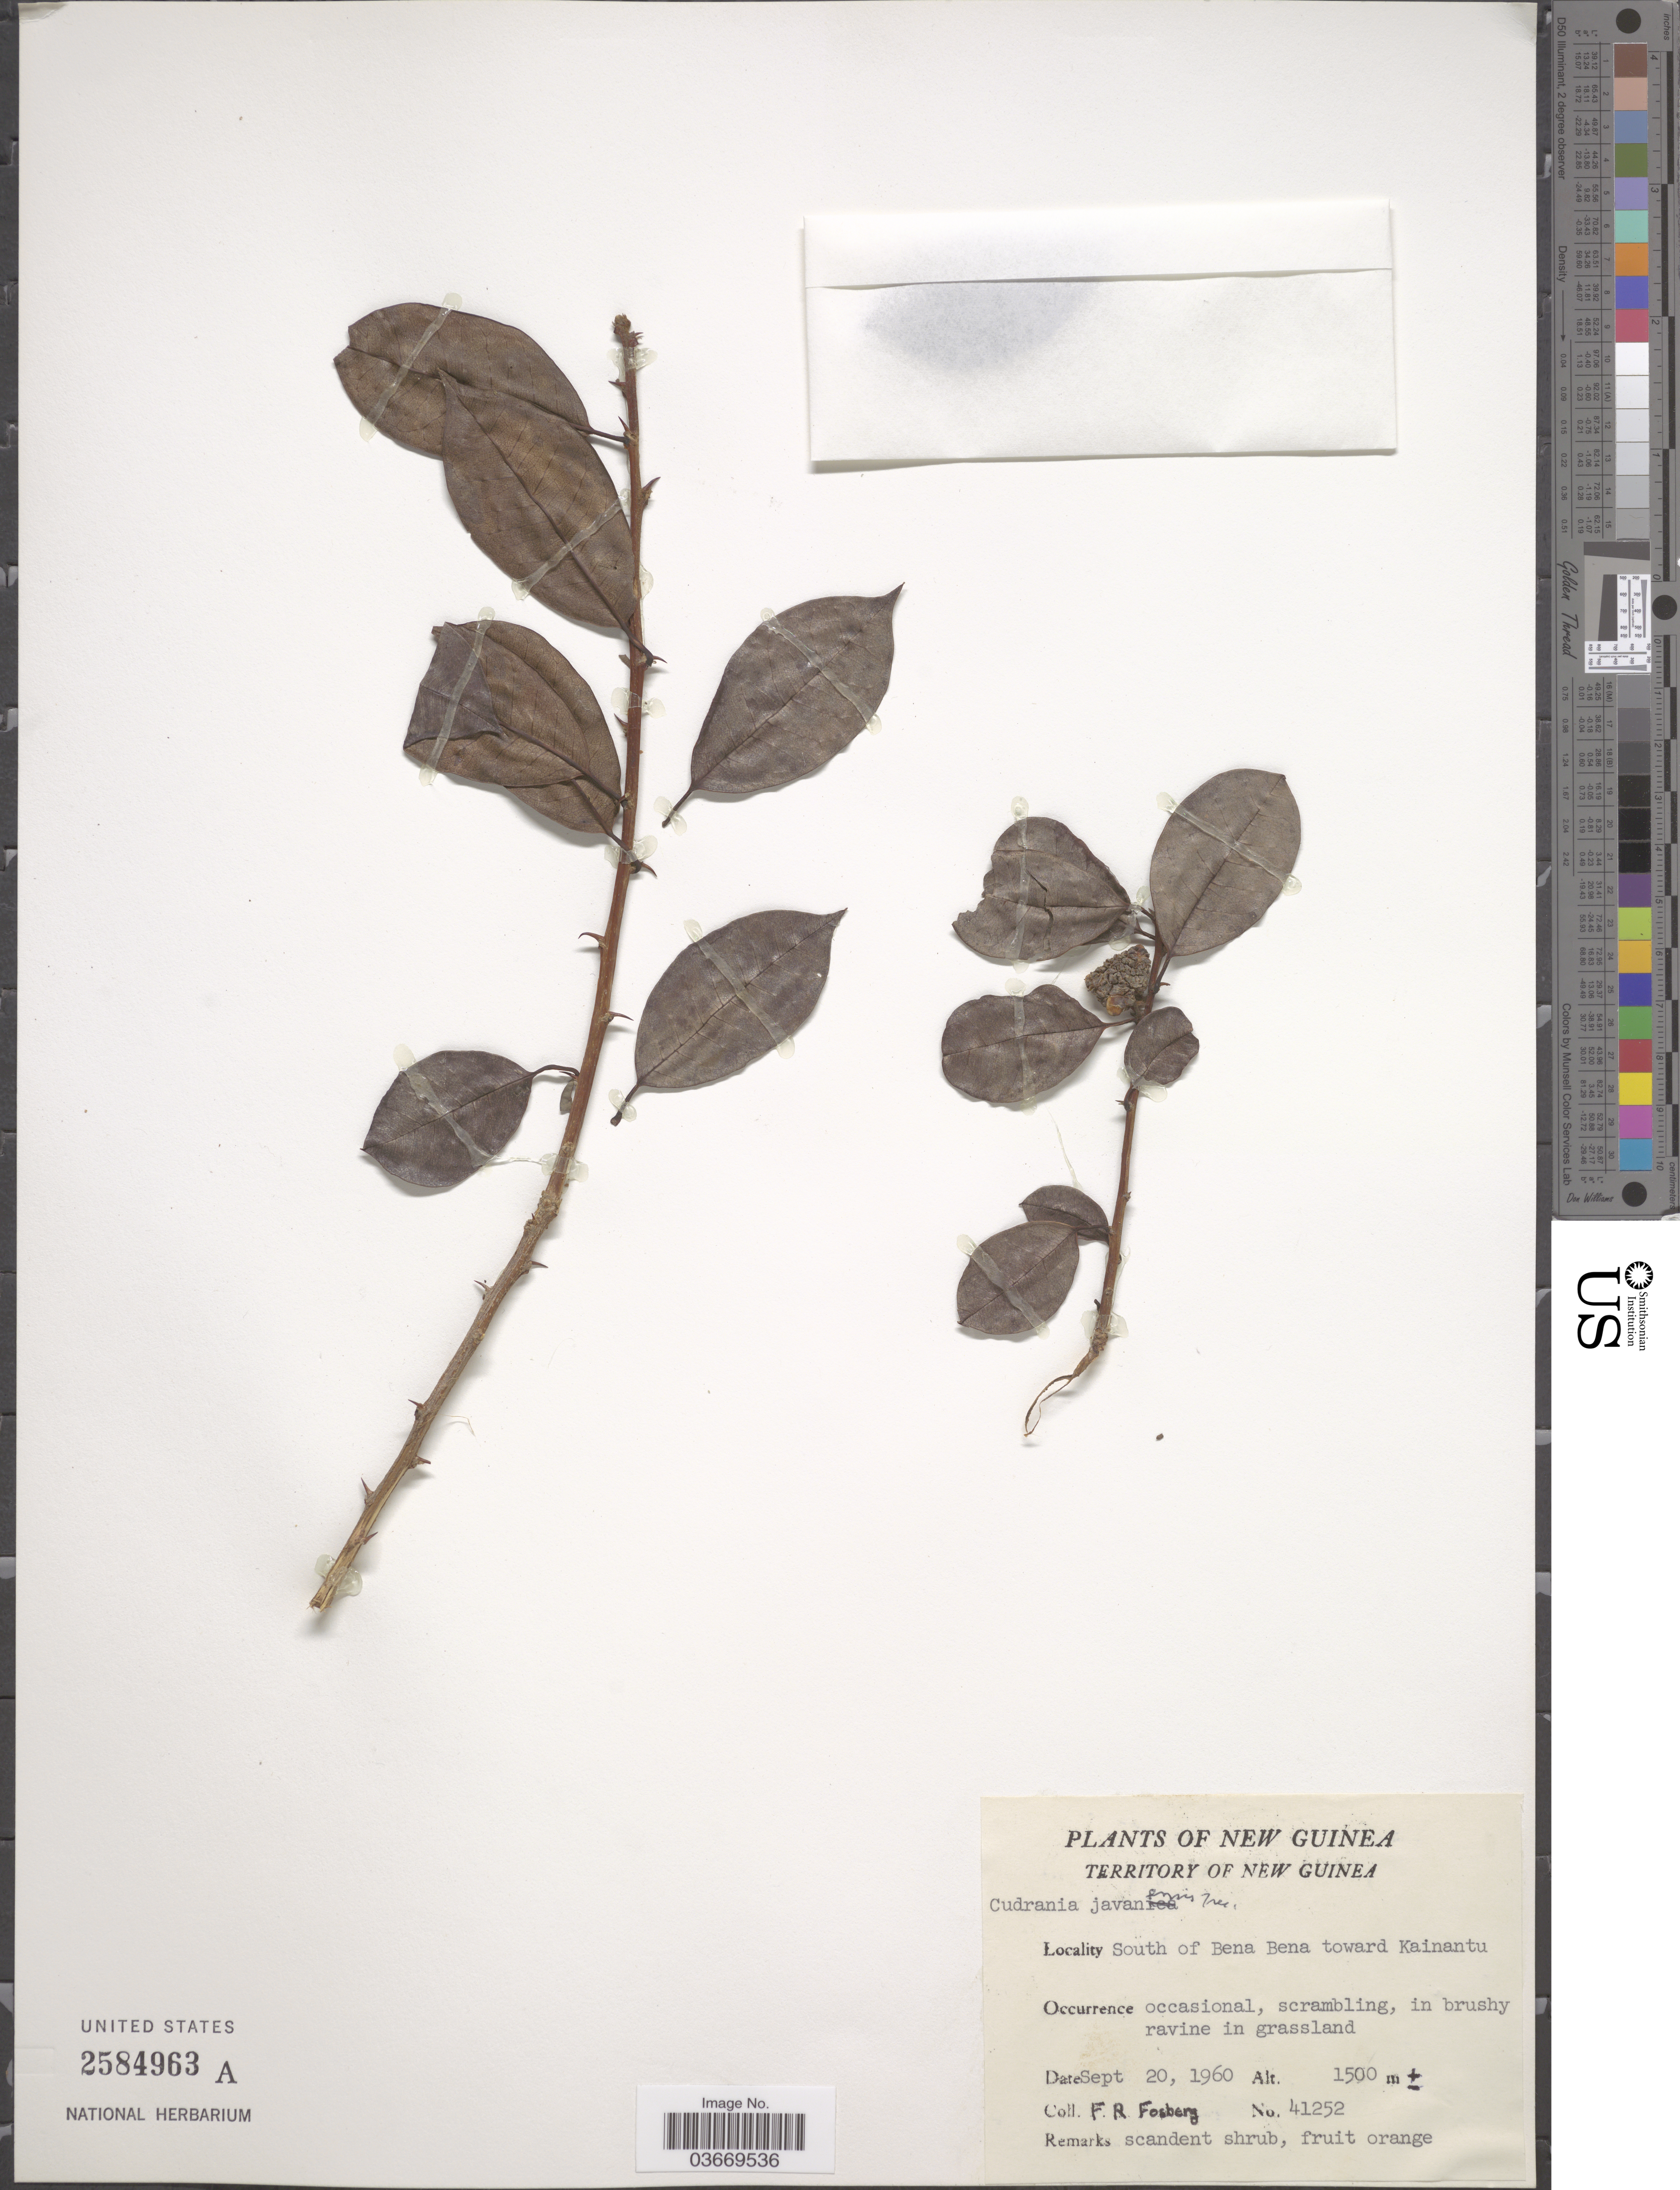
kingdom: Plantae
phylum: Tracheophyta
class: Magnoliopsida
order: Rosales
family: Moraceae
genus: Maclura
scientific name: Maclura cochinchinensis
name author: (Lour.) Corner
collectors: F. R. Fosberg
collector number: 41252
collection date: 1960-09-20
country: Papua New Guinea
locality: New Guinea. South of Bena Bena toward Kainantu.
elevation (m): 1500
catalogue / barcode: US 2584963A